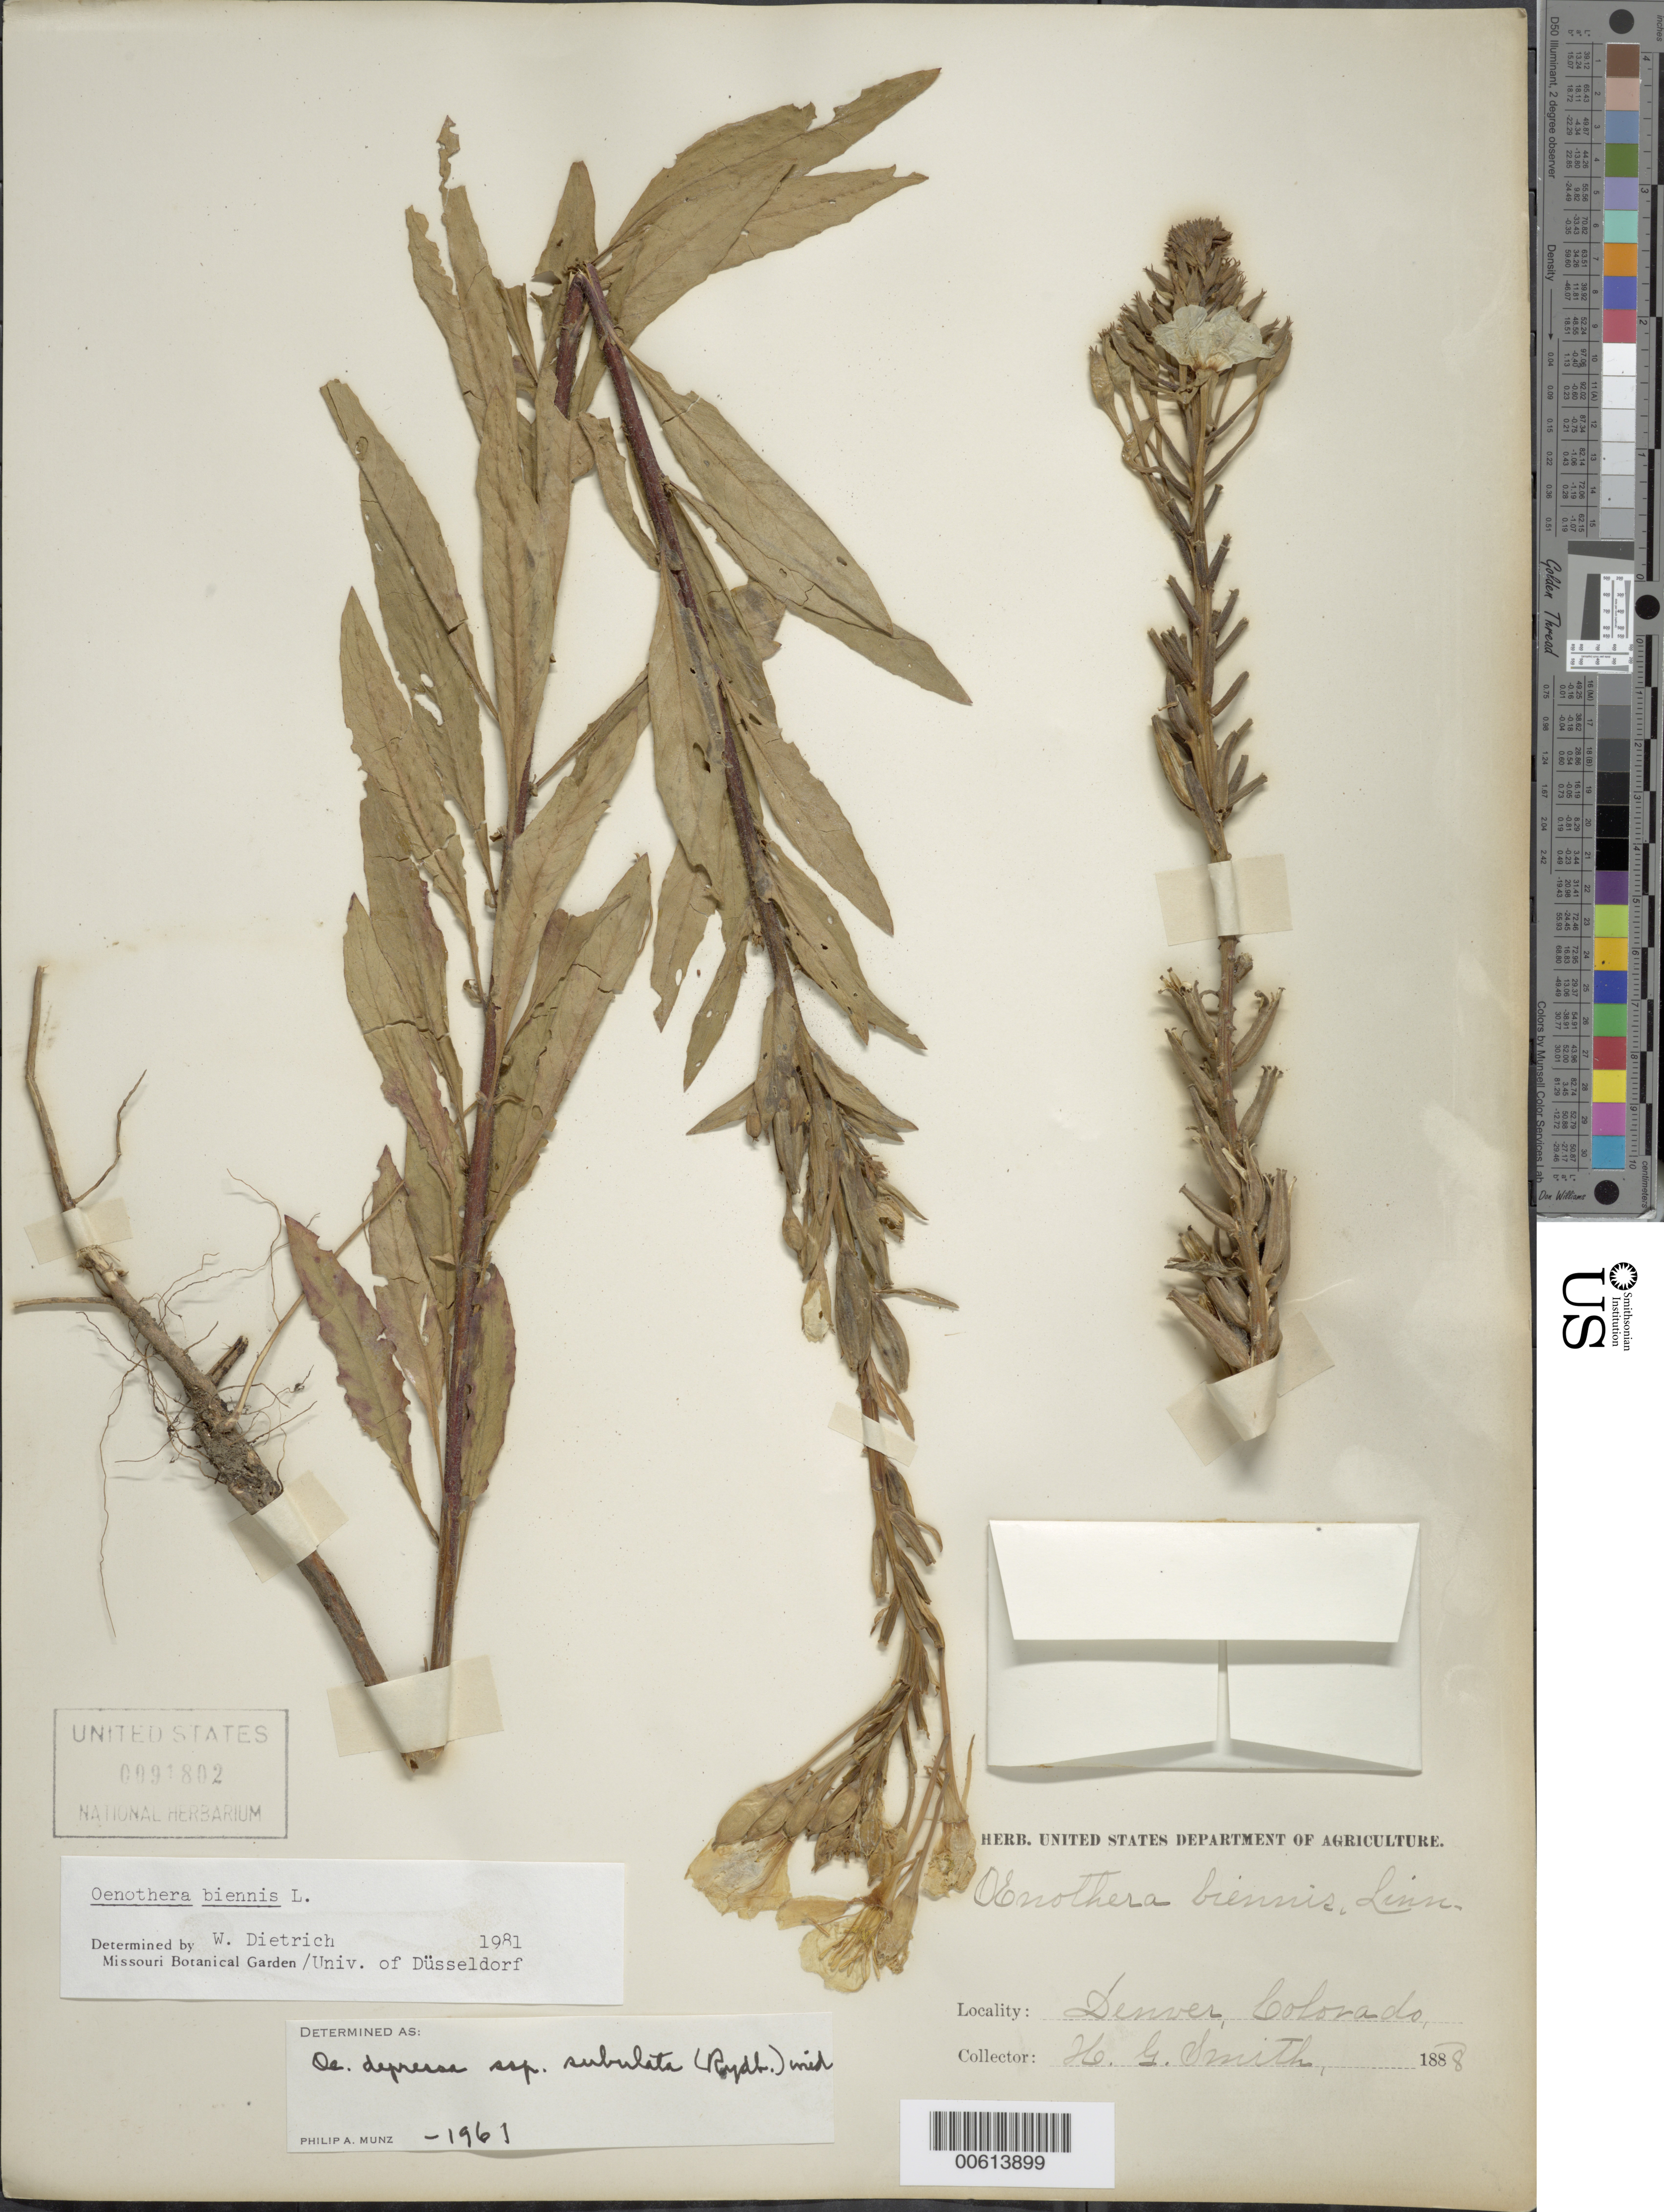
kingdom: Plantae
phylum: Tracheophyta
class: Magnoliopsida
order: Myrtales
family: Onagraceae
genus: Oenothera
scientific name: Oenothera biennis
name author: L.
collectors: W. Smith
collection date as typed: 1888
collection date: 1888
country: United States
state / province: Colorado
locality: Denver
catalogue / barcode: US 91802